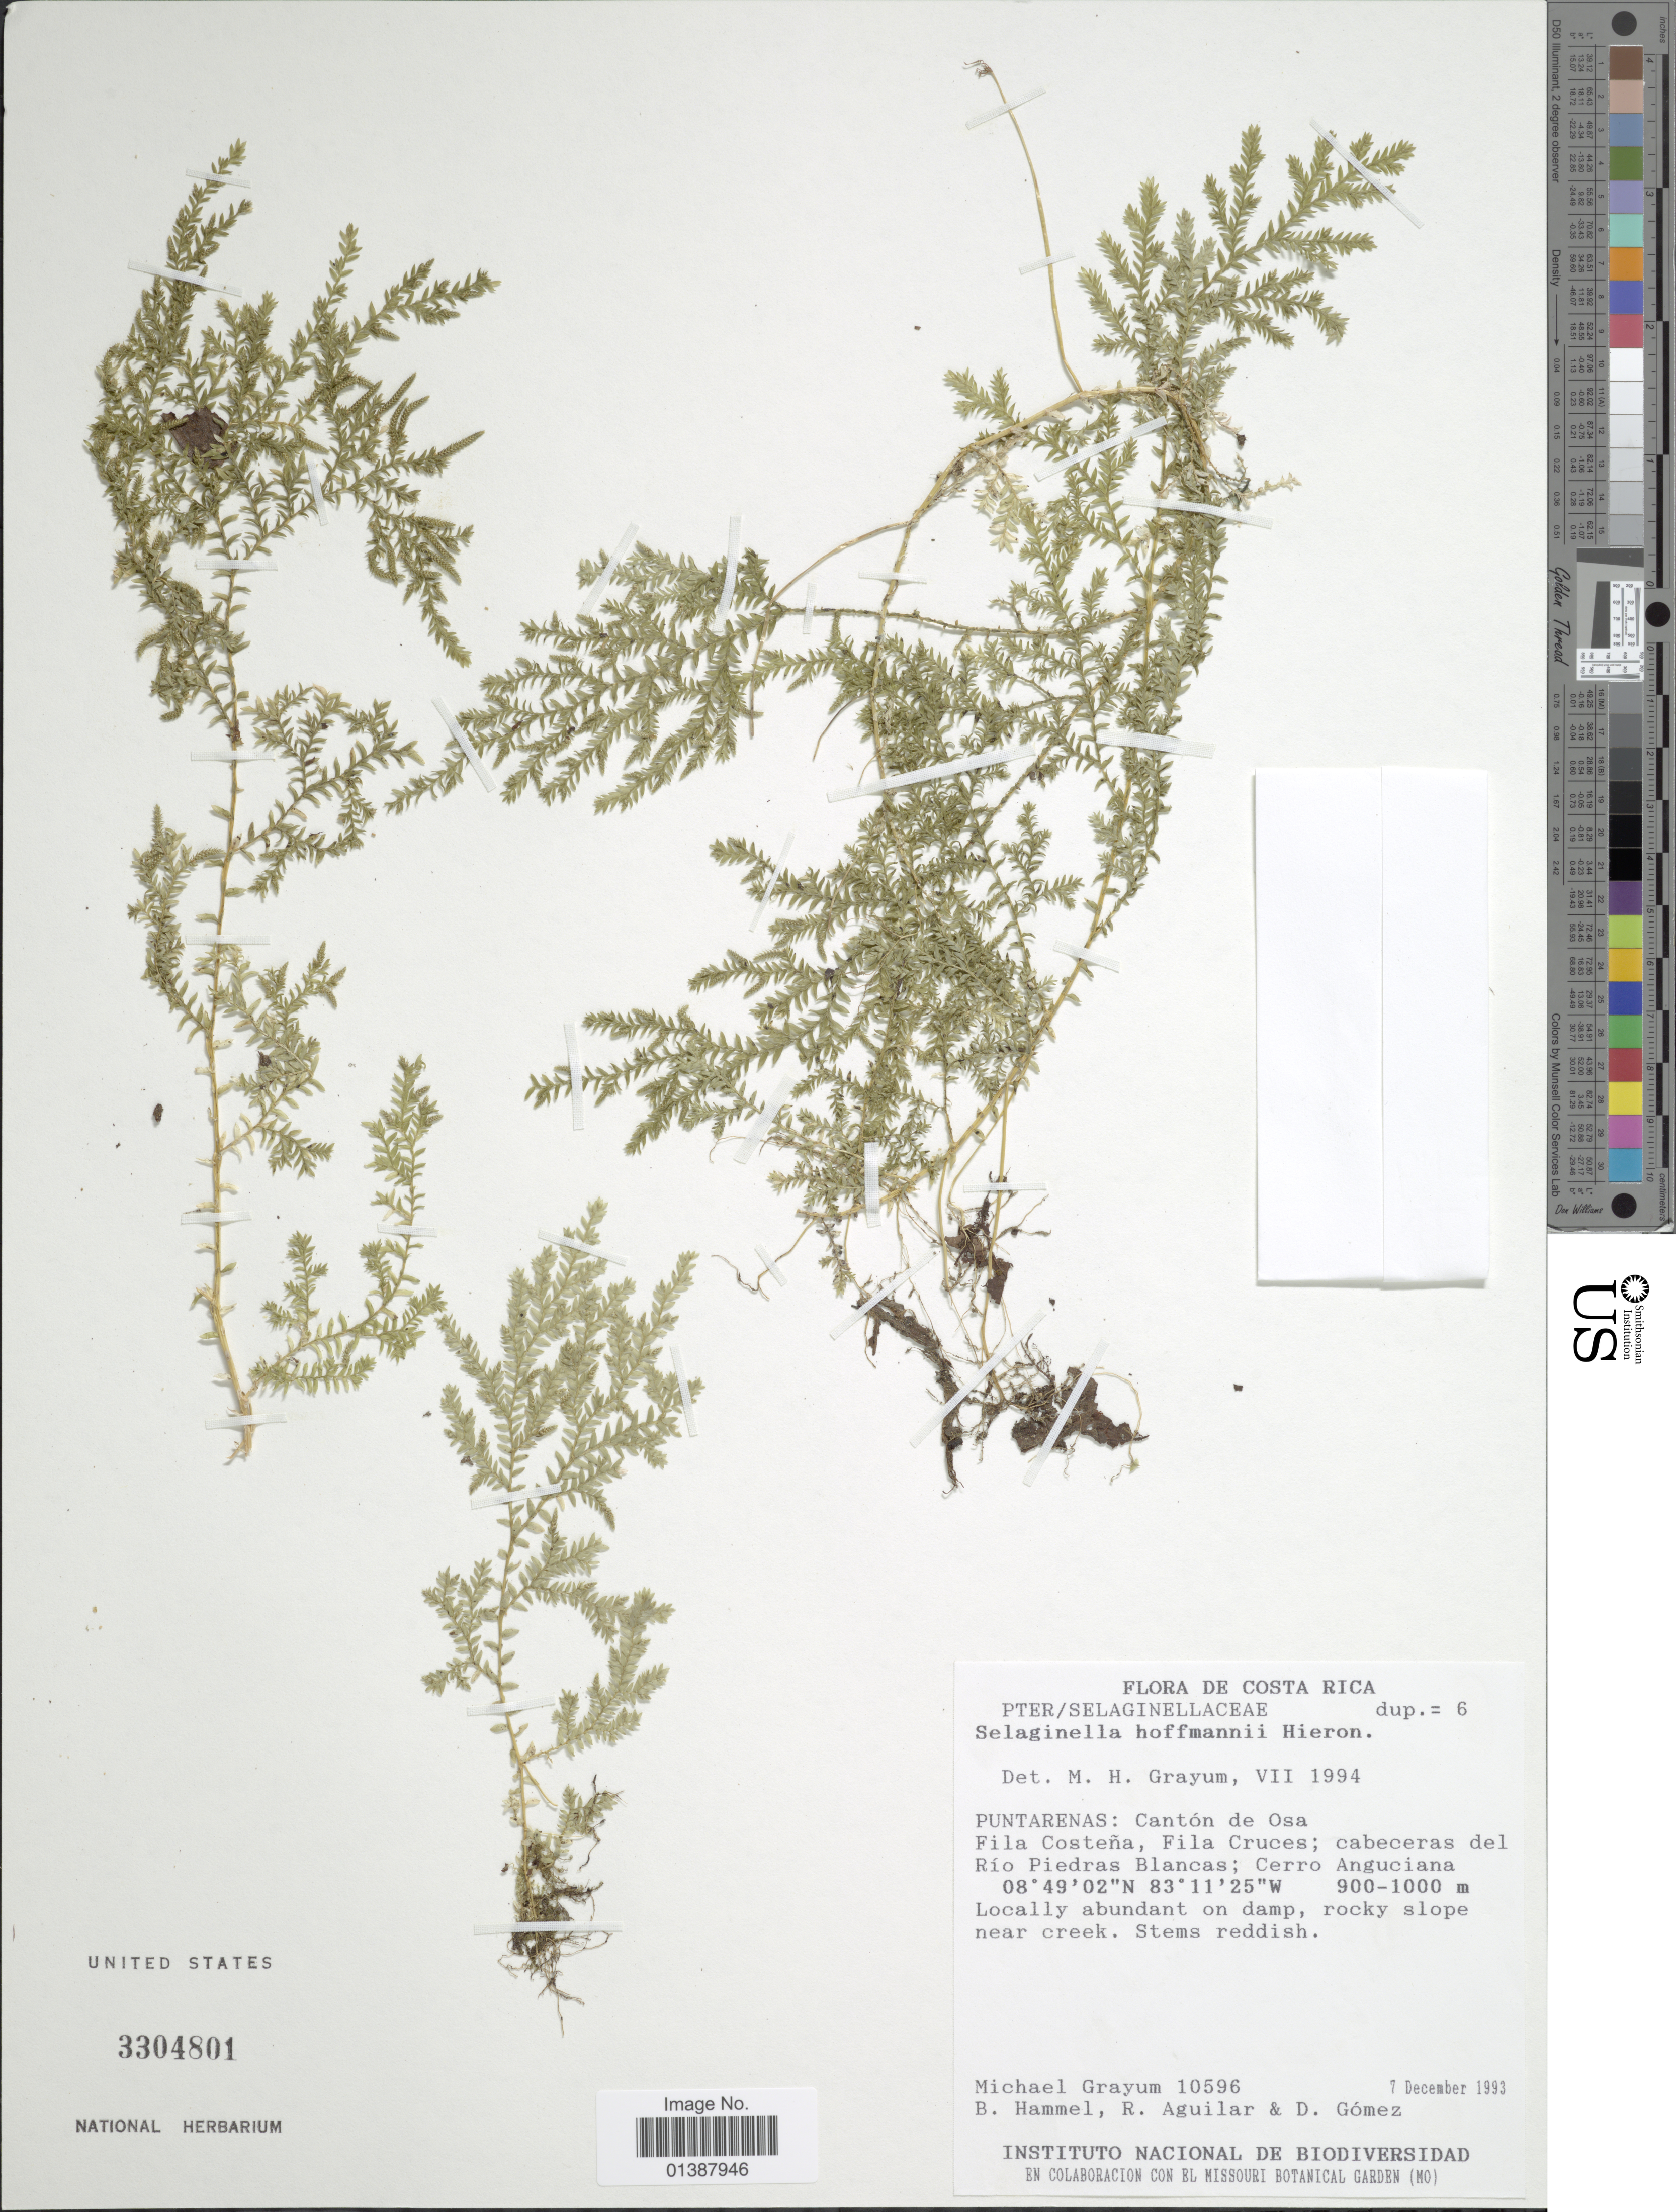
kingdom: Plantae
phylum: Tracheophyta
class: Lycopodiopsida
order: Selaginellales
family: Selaginellaceae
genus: Selaginella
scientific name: Selaginella hoffmannii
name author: Hieron.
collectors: M. H. Grayum, B. Hammel, R. Aguilar & D. Gomez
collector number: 10596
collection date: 1993-12-07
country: Costa Rica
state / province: Puntarenas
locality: Cantón de Osa, Fila Costeña, Fila Cruces; cabeceras del Río Piedas Blancas; Cerro Anguciana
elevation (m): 900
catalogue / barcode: US 3304801